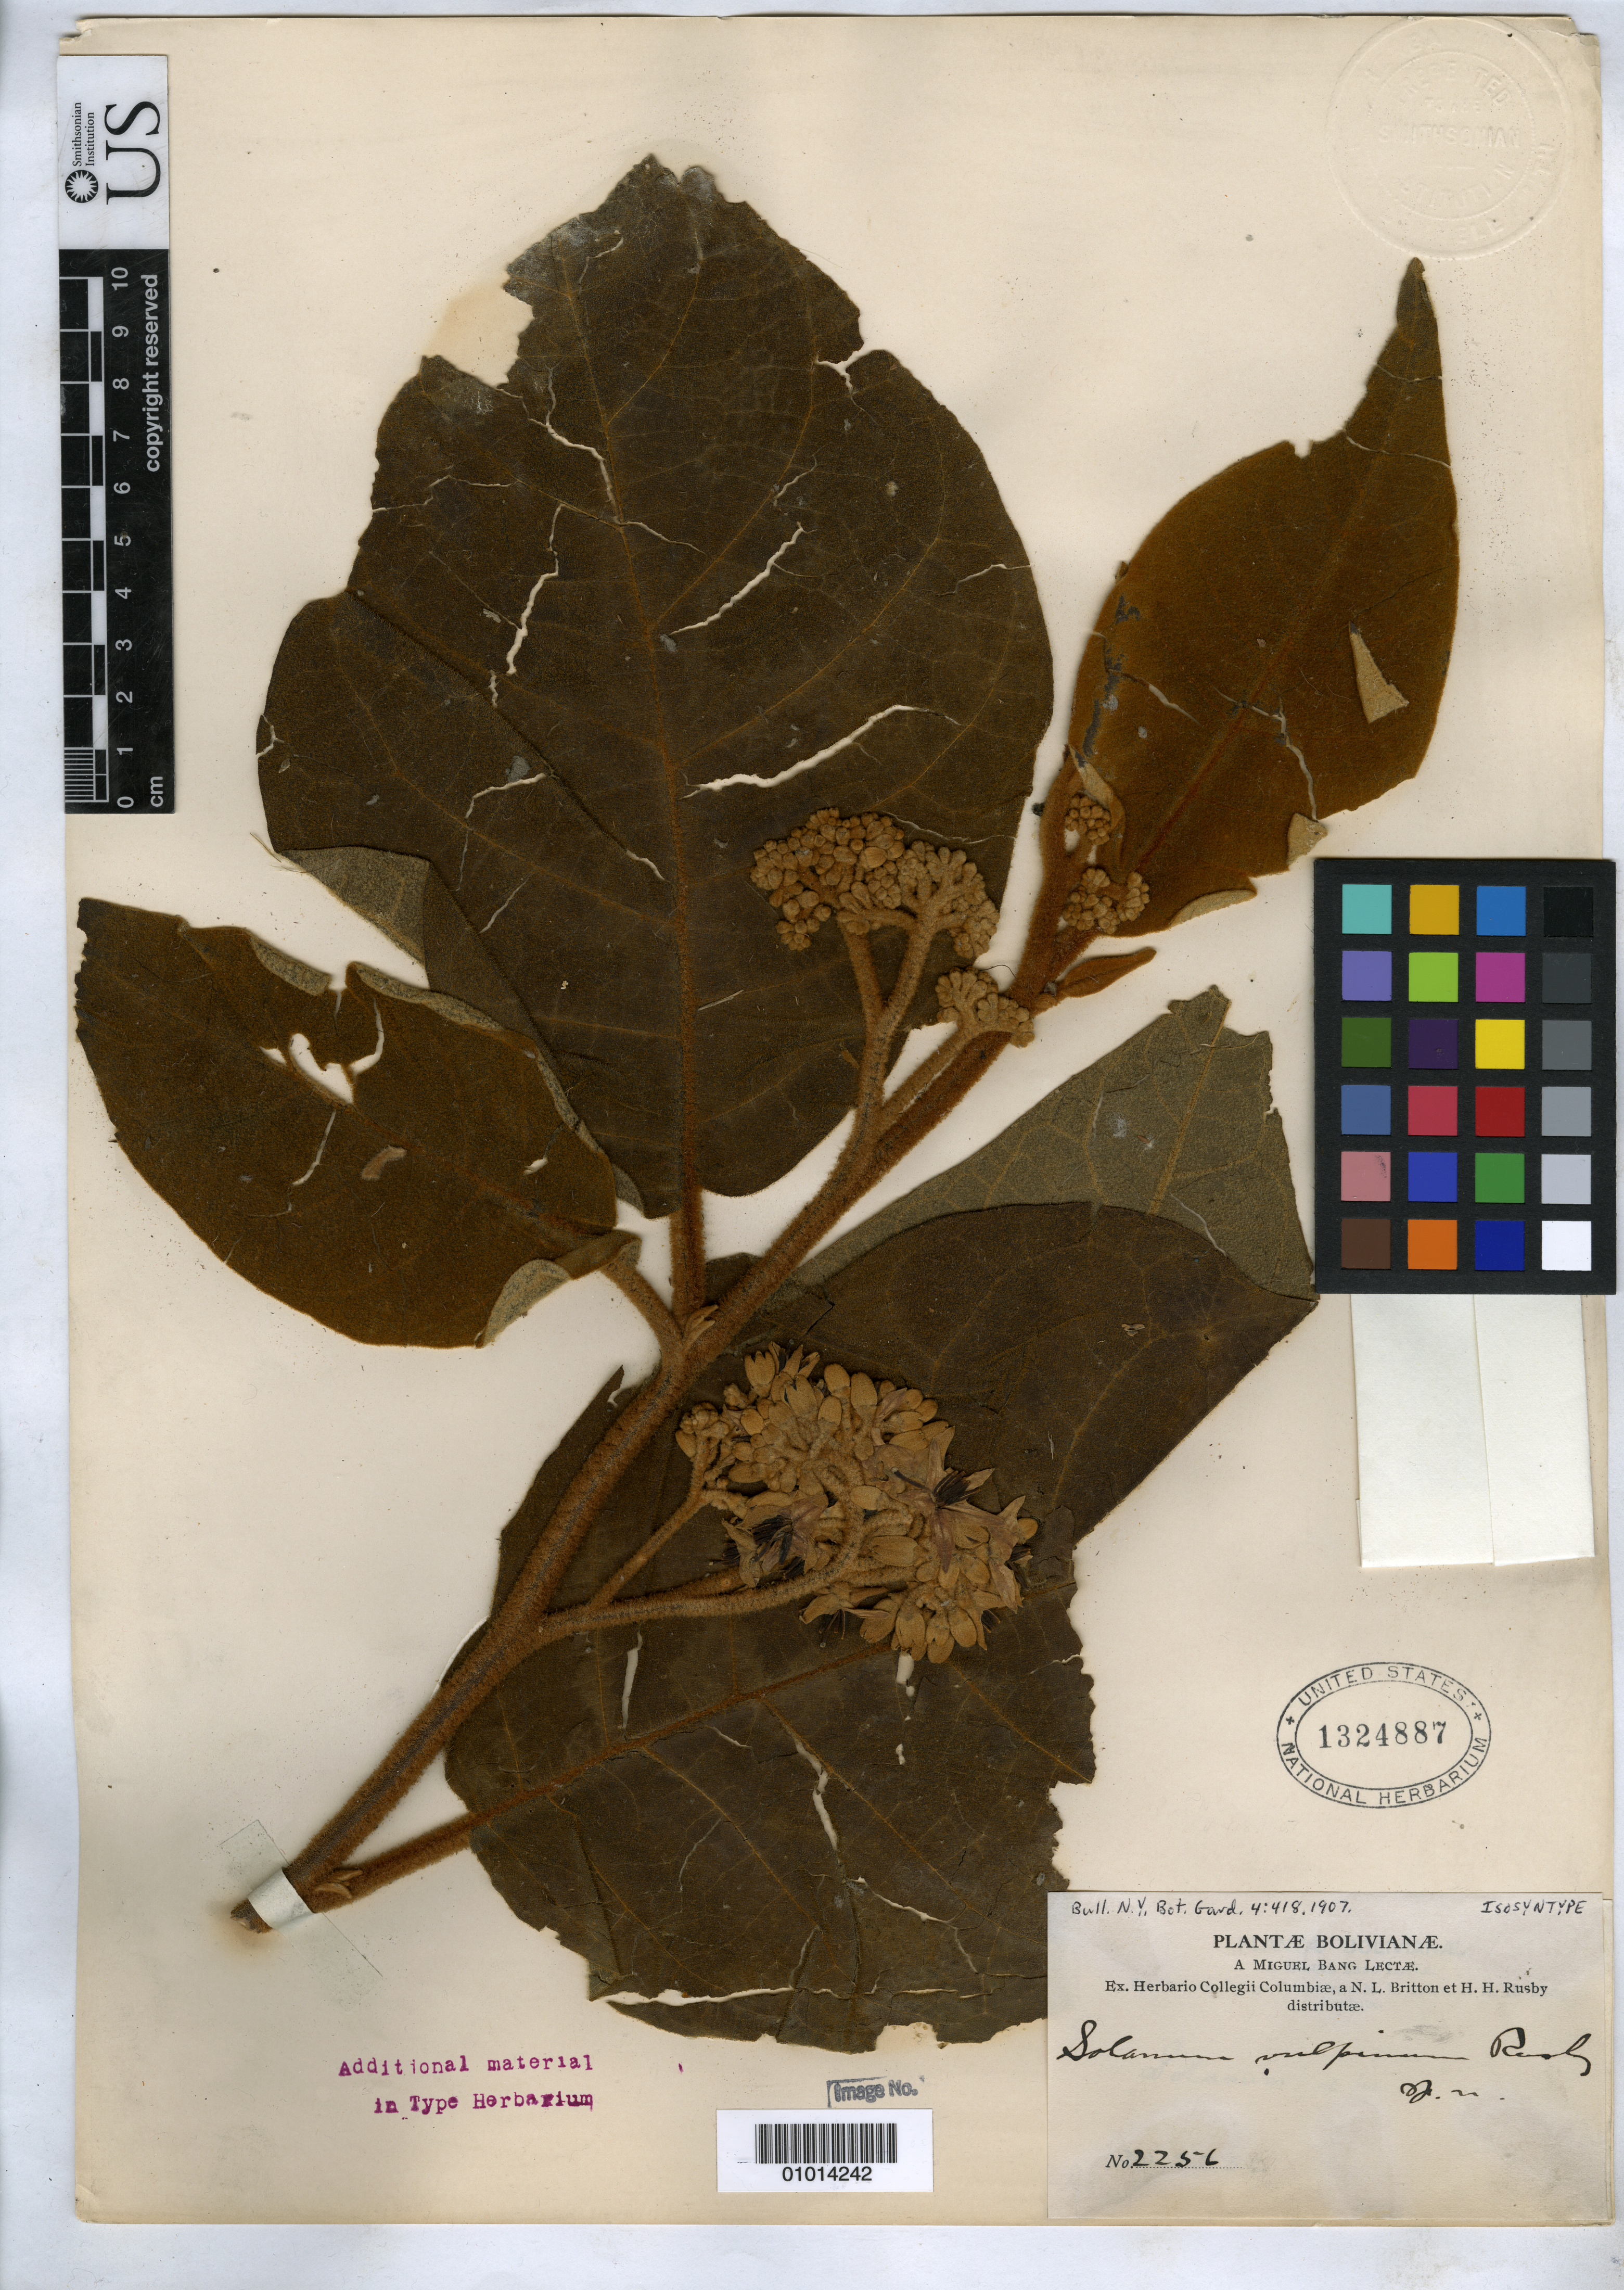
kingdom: Plantae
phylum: Tracheophyta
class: Magnoliopsida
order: Solanales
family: Solanaceae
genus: Solanum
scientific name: Solanum vulpinum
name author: Rusby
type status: Isotype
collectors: M. Bang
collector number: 2256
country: Bolivia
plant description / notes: Specimen ex John Donnell Smith herbarium.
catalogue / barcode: US 1324887